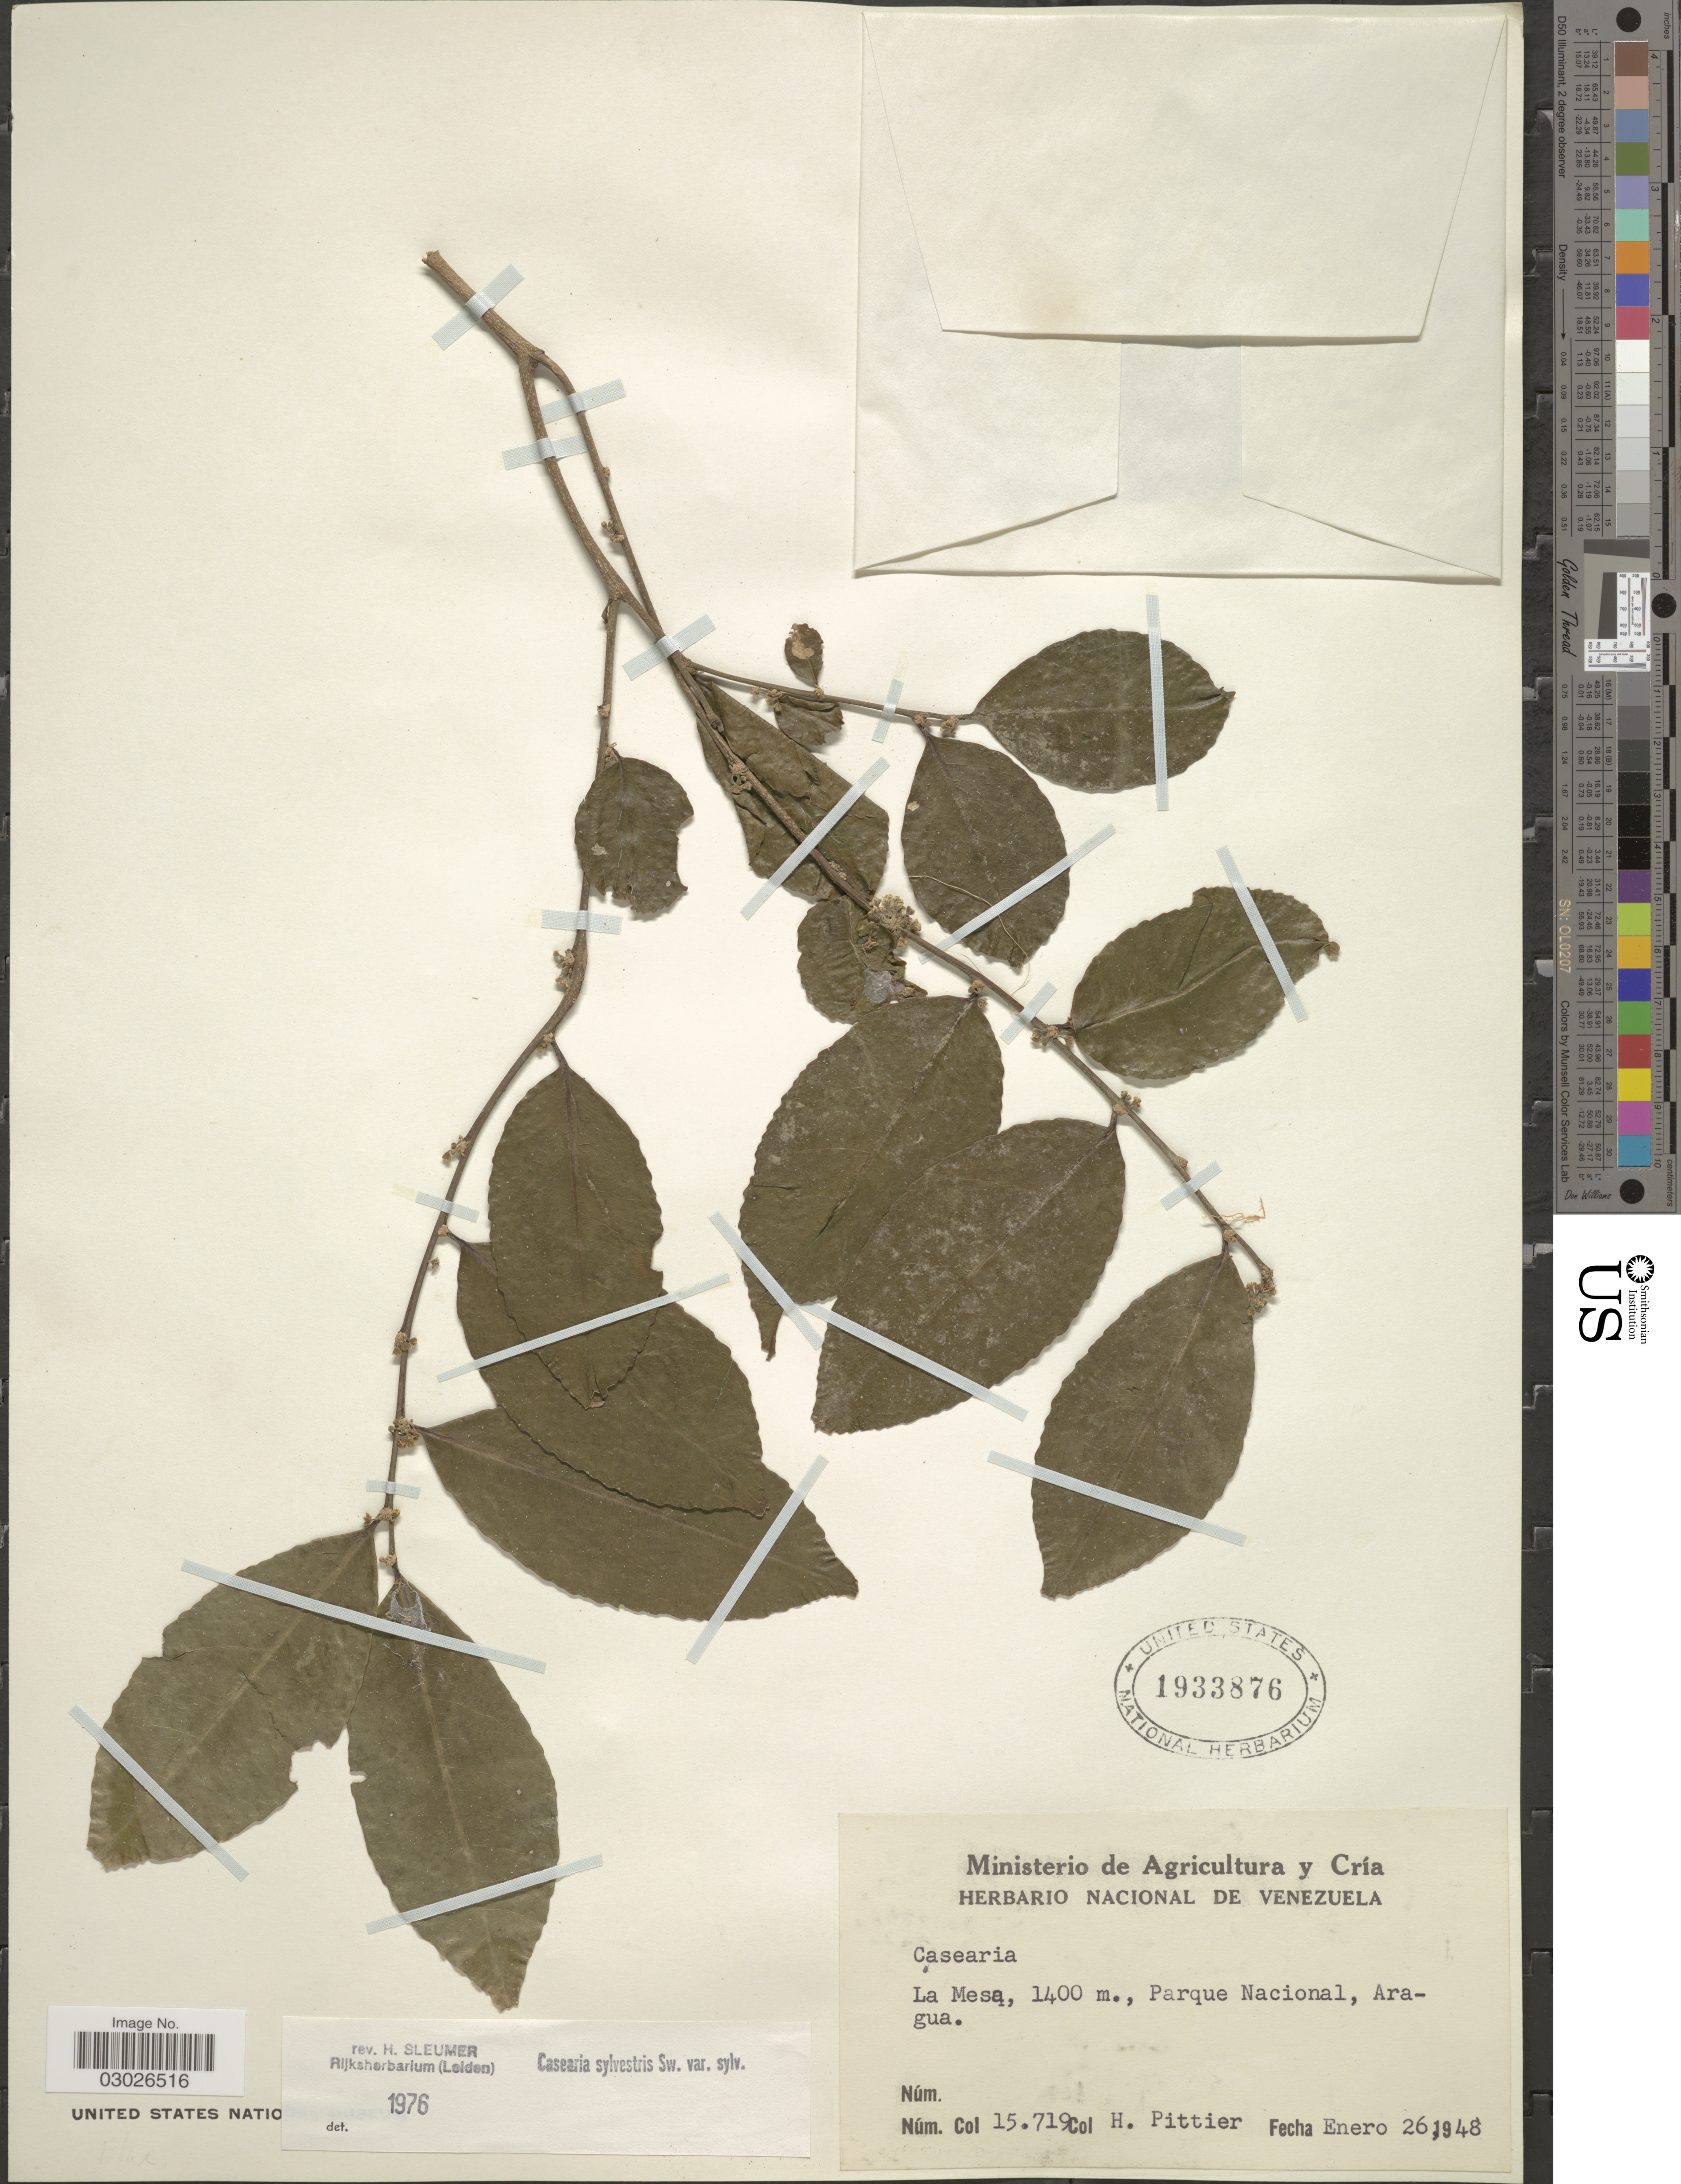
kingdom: Plantae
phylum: Tracheophyta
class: Magnoliopsida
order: Malpighiales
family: Salicaceae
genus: Casearia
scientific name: Casearia sylvestris var. sylvestris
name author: Sw.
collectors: H. F. Pittier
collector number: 15719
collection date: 1948-01-26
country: Venezuela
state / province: Aragua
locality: La Mesa, Parque Nacional.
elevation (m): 1400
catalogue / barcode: US 1933876